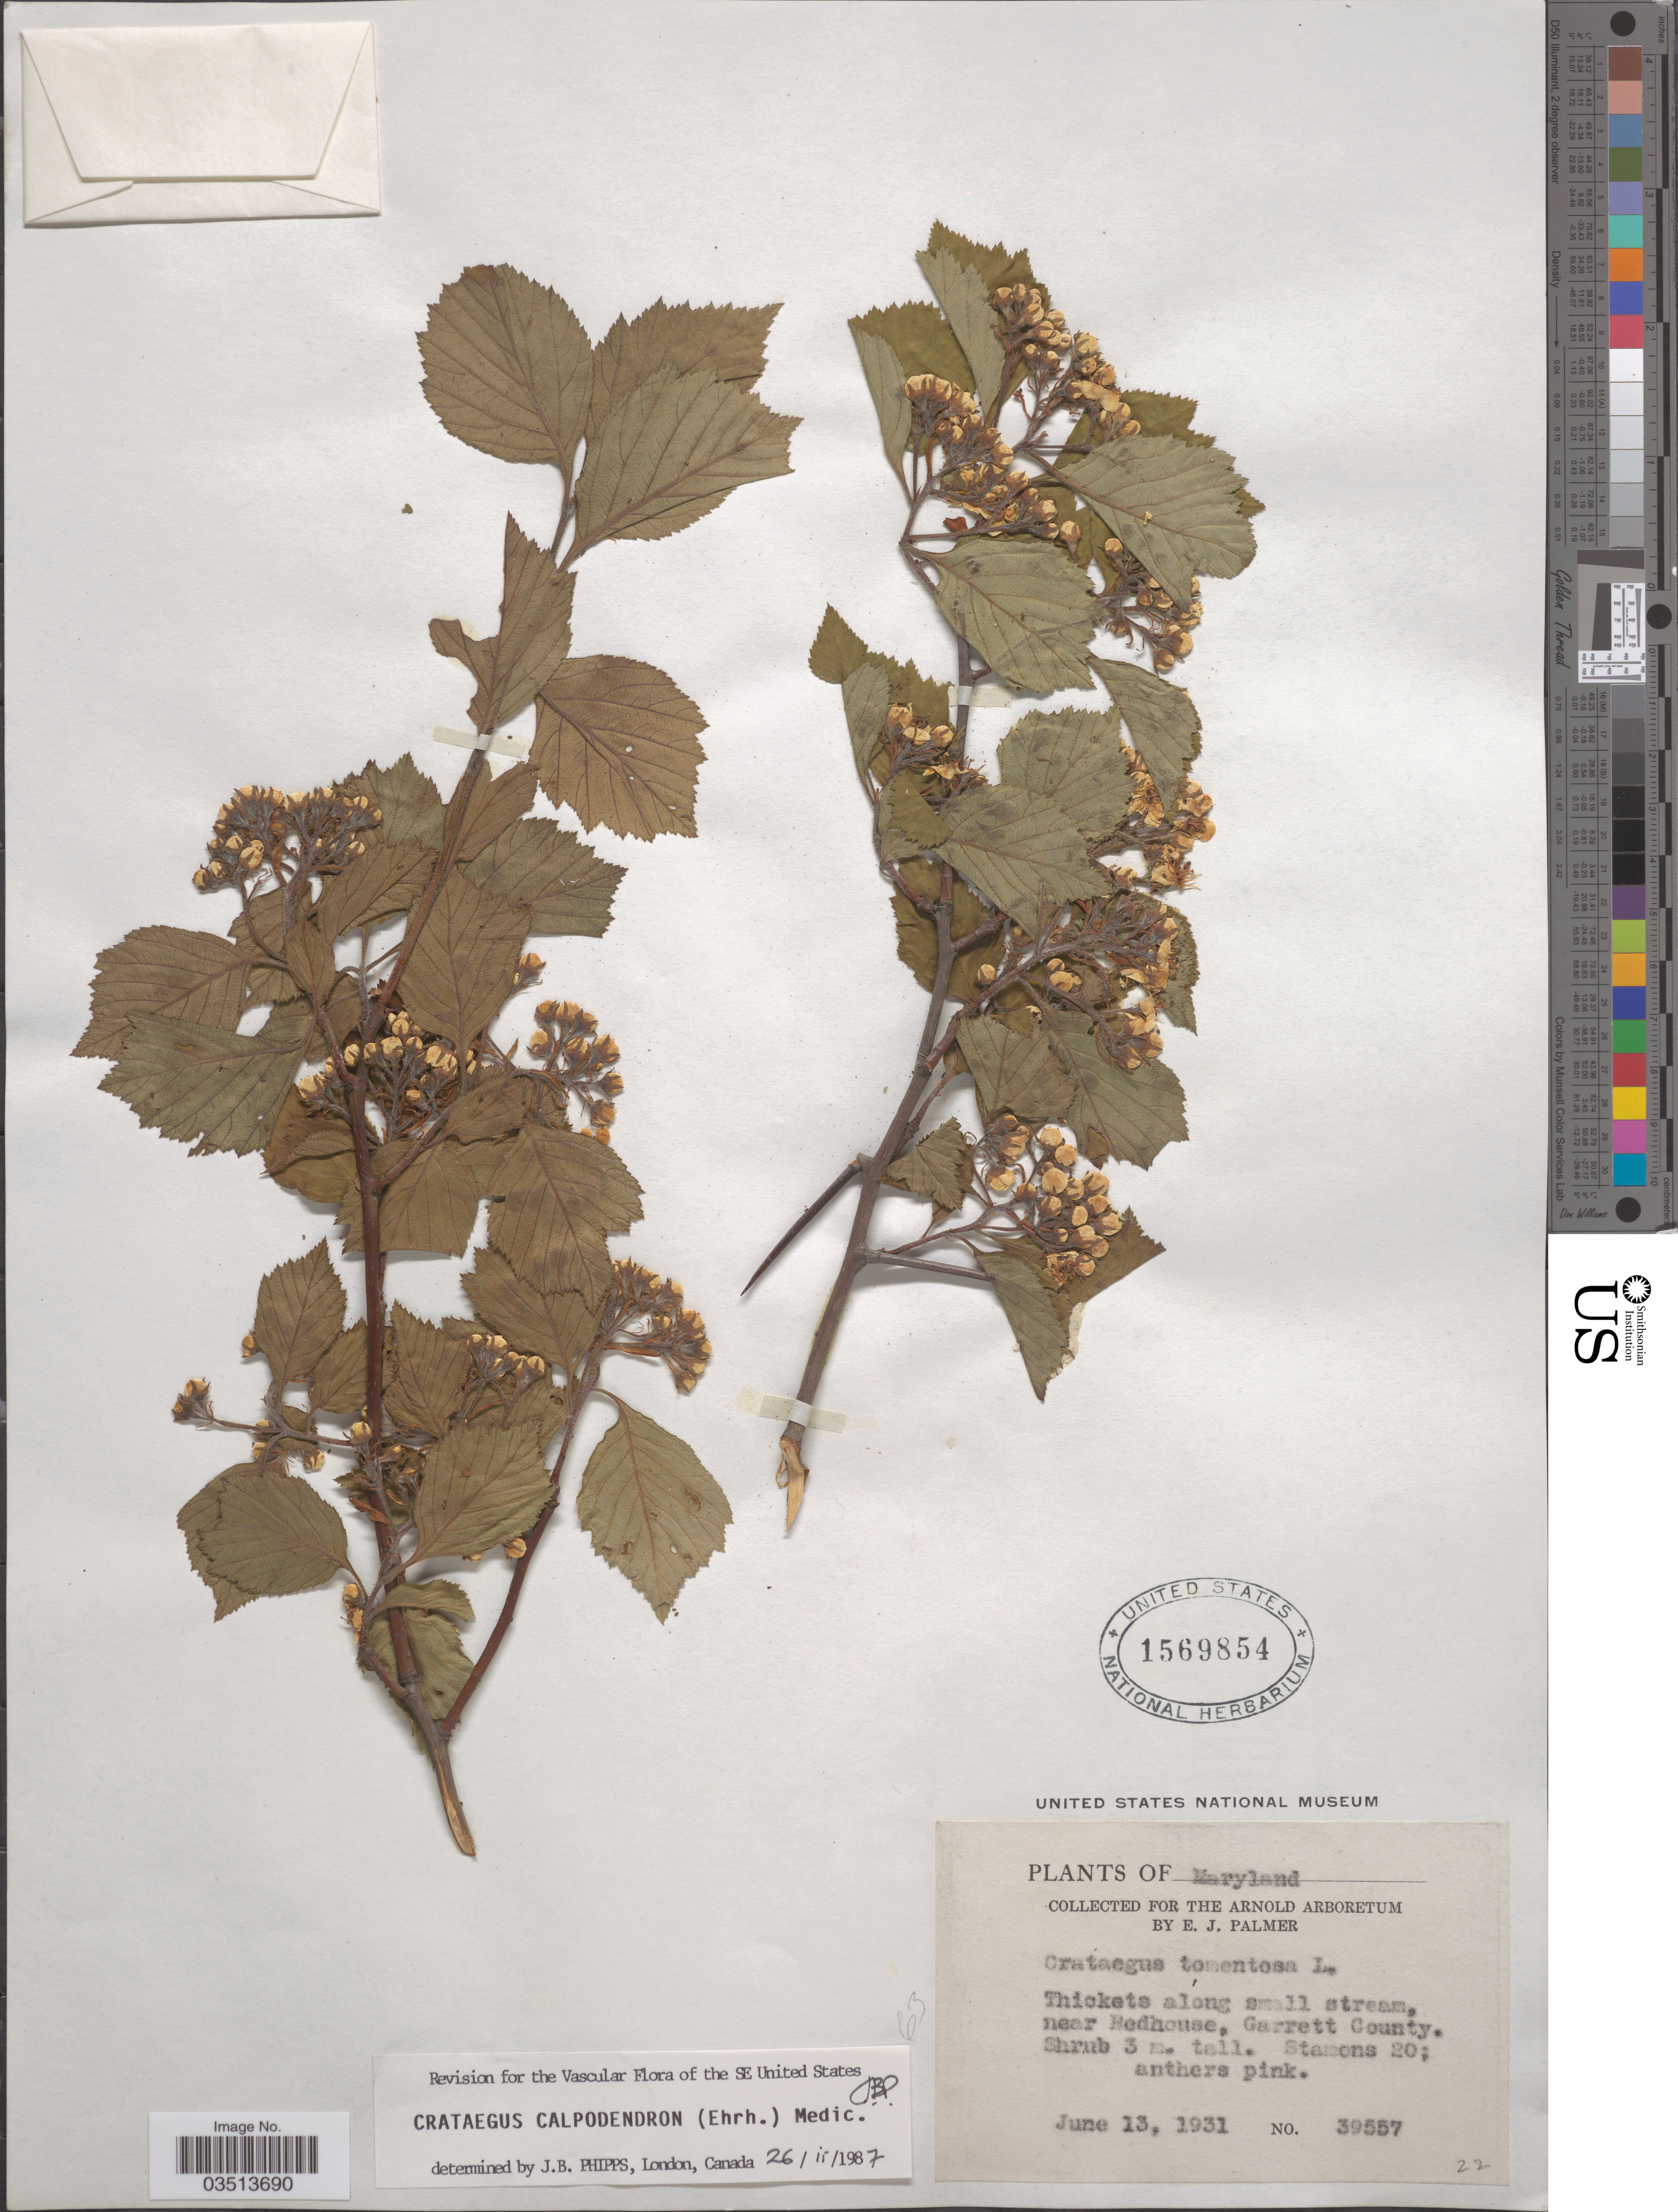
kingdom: Plantae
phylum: Tracheophyta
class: Magnoliopsida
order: Rosales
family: Rosaceae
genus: Crataegus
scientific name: Crataegus calpodendron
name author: (Ehrh.) Medik.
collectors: E. J. Palmer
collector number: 39557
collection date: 1931-06-13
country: United States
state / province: Maryland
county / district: Garrett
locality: Near Redhouse, Garrett County.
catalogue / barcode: US 1569854